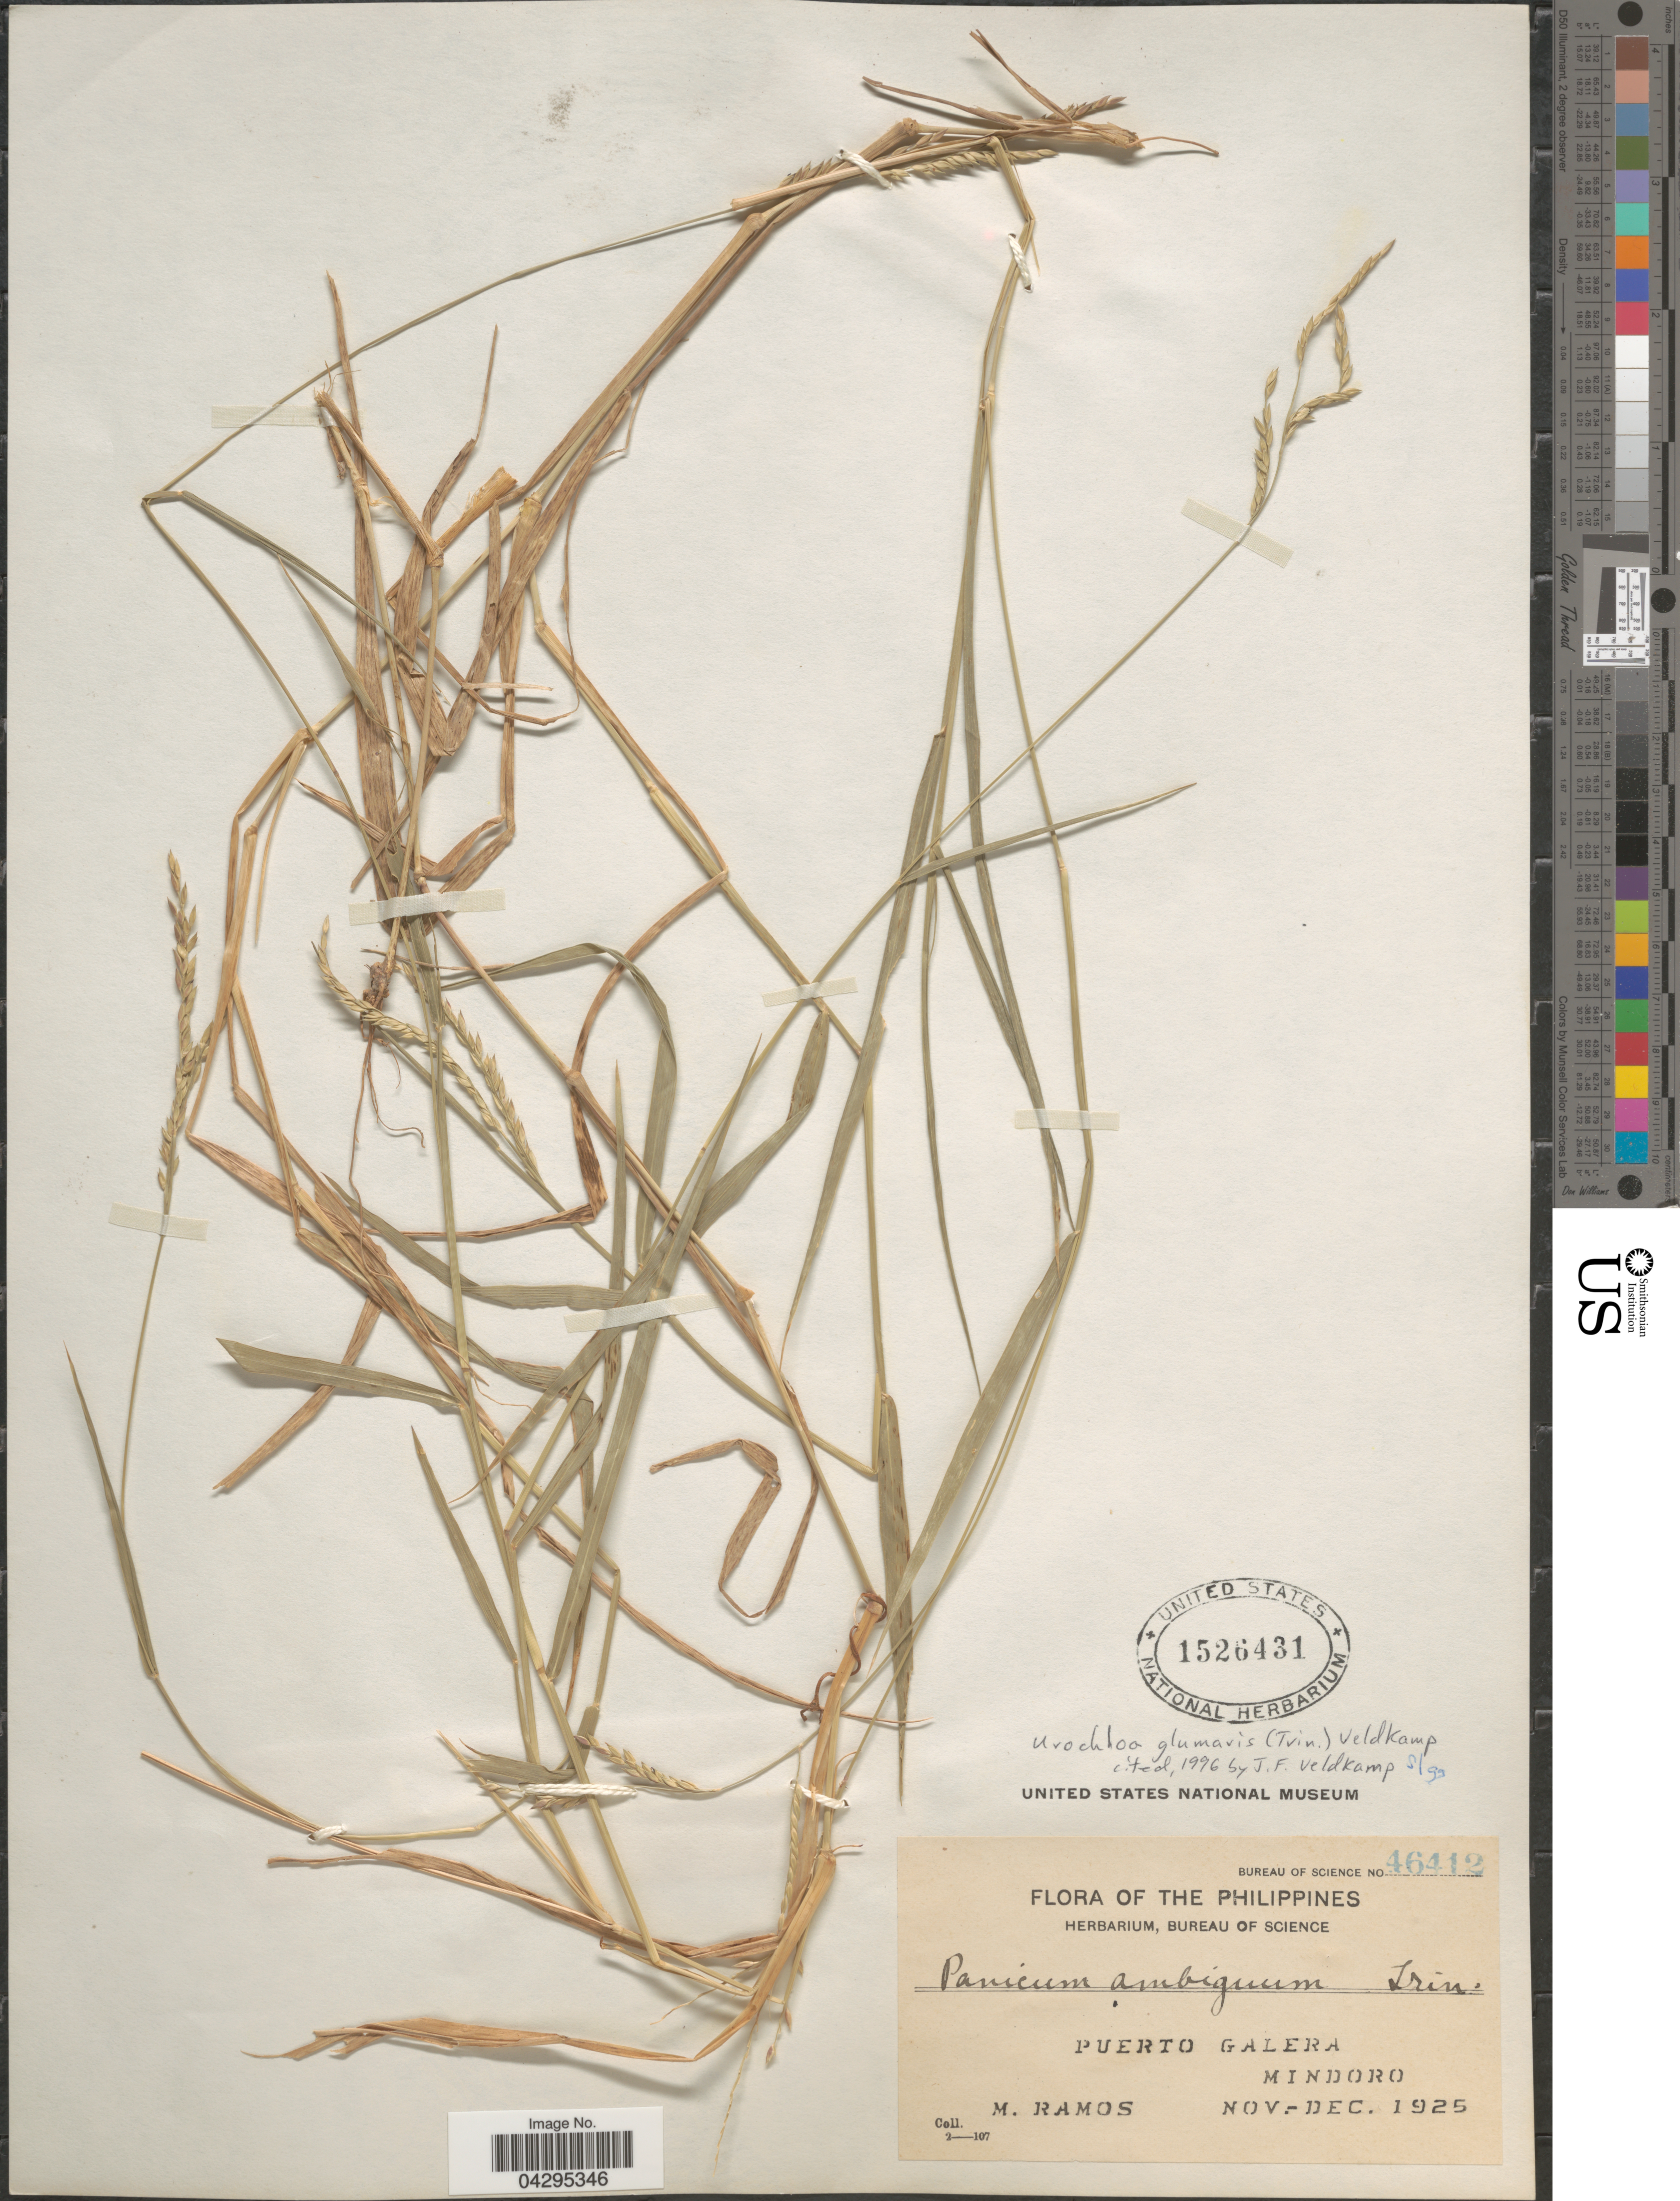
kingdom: Plantae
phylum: Tracheophyta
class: Liliopsida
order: Poales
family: Poaceae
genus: Urochloa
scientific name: Urochloa glumaris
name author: (Trin.) Veldkamp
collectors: M. Ramos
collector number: Bureau Of Science 46412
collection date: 1925-11/1925-12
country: Philippines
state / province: Mimaropa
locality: Puerto Galera. Mindoro.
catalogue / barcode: US 1526431